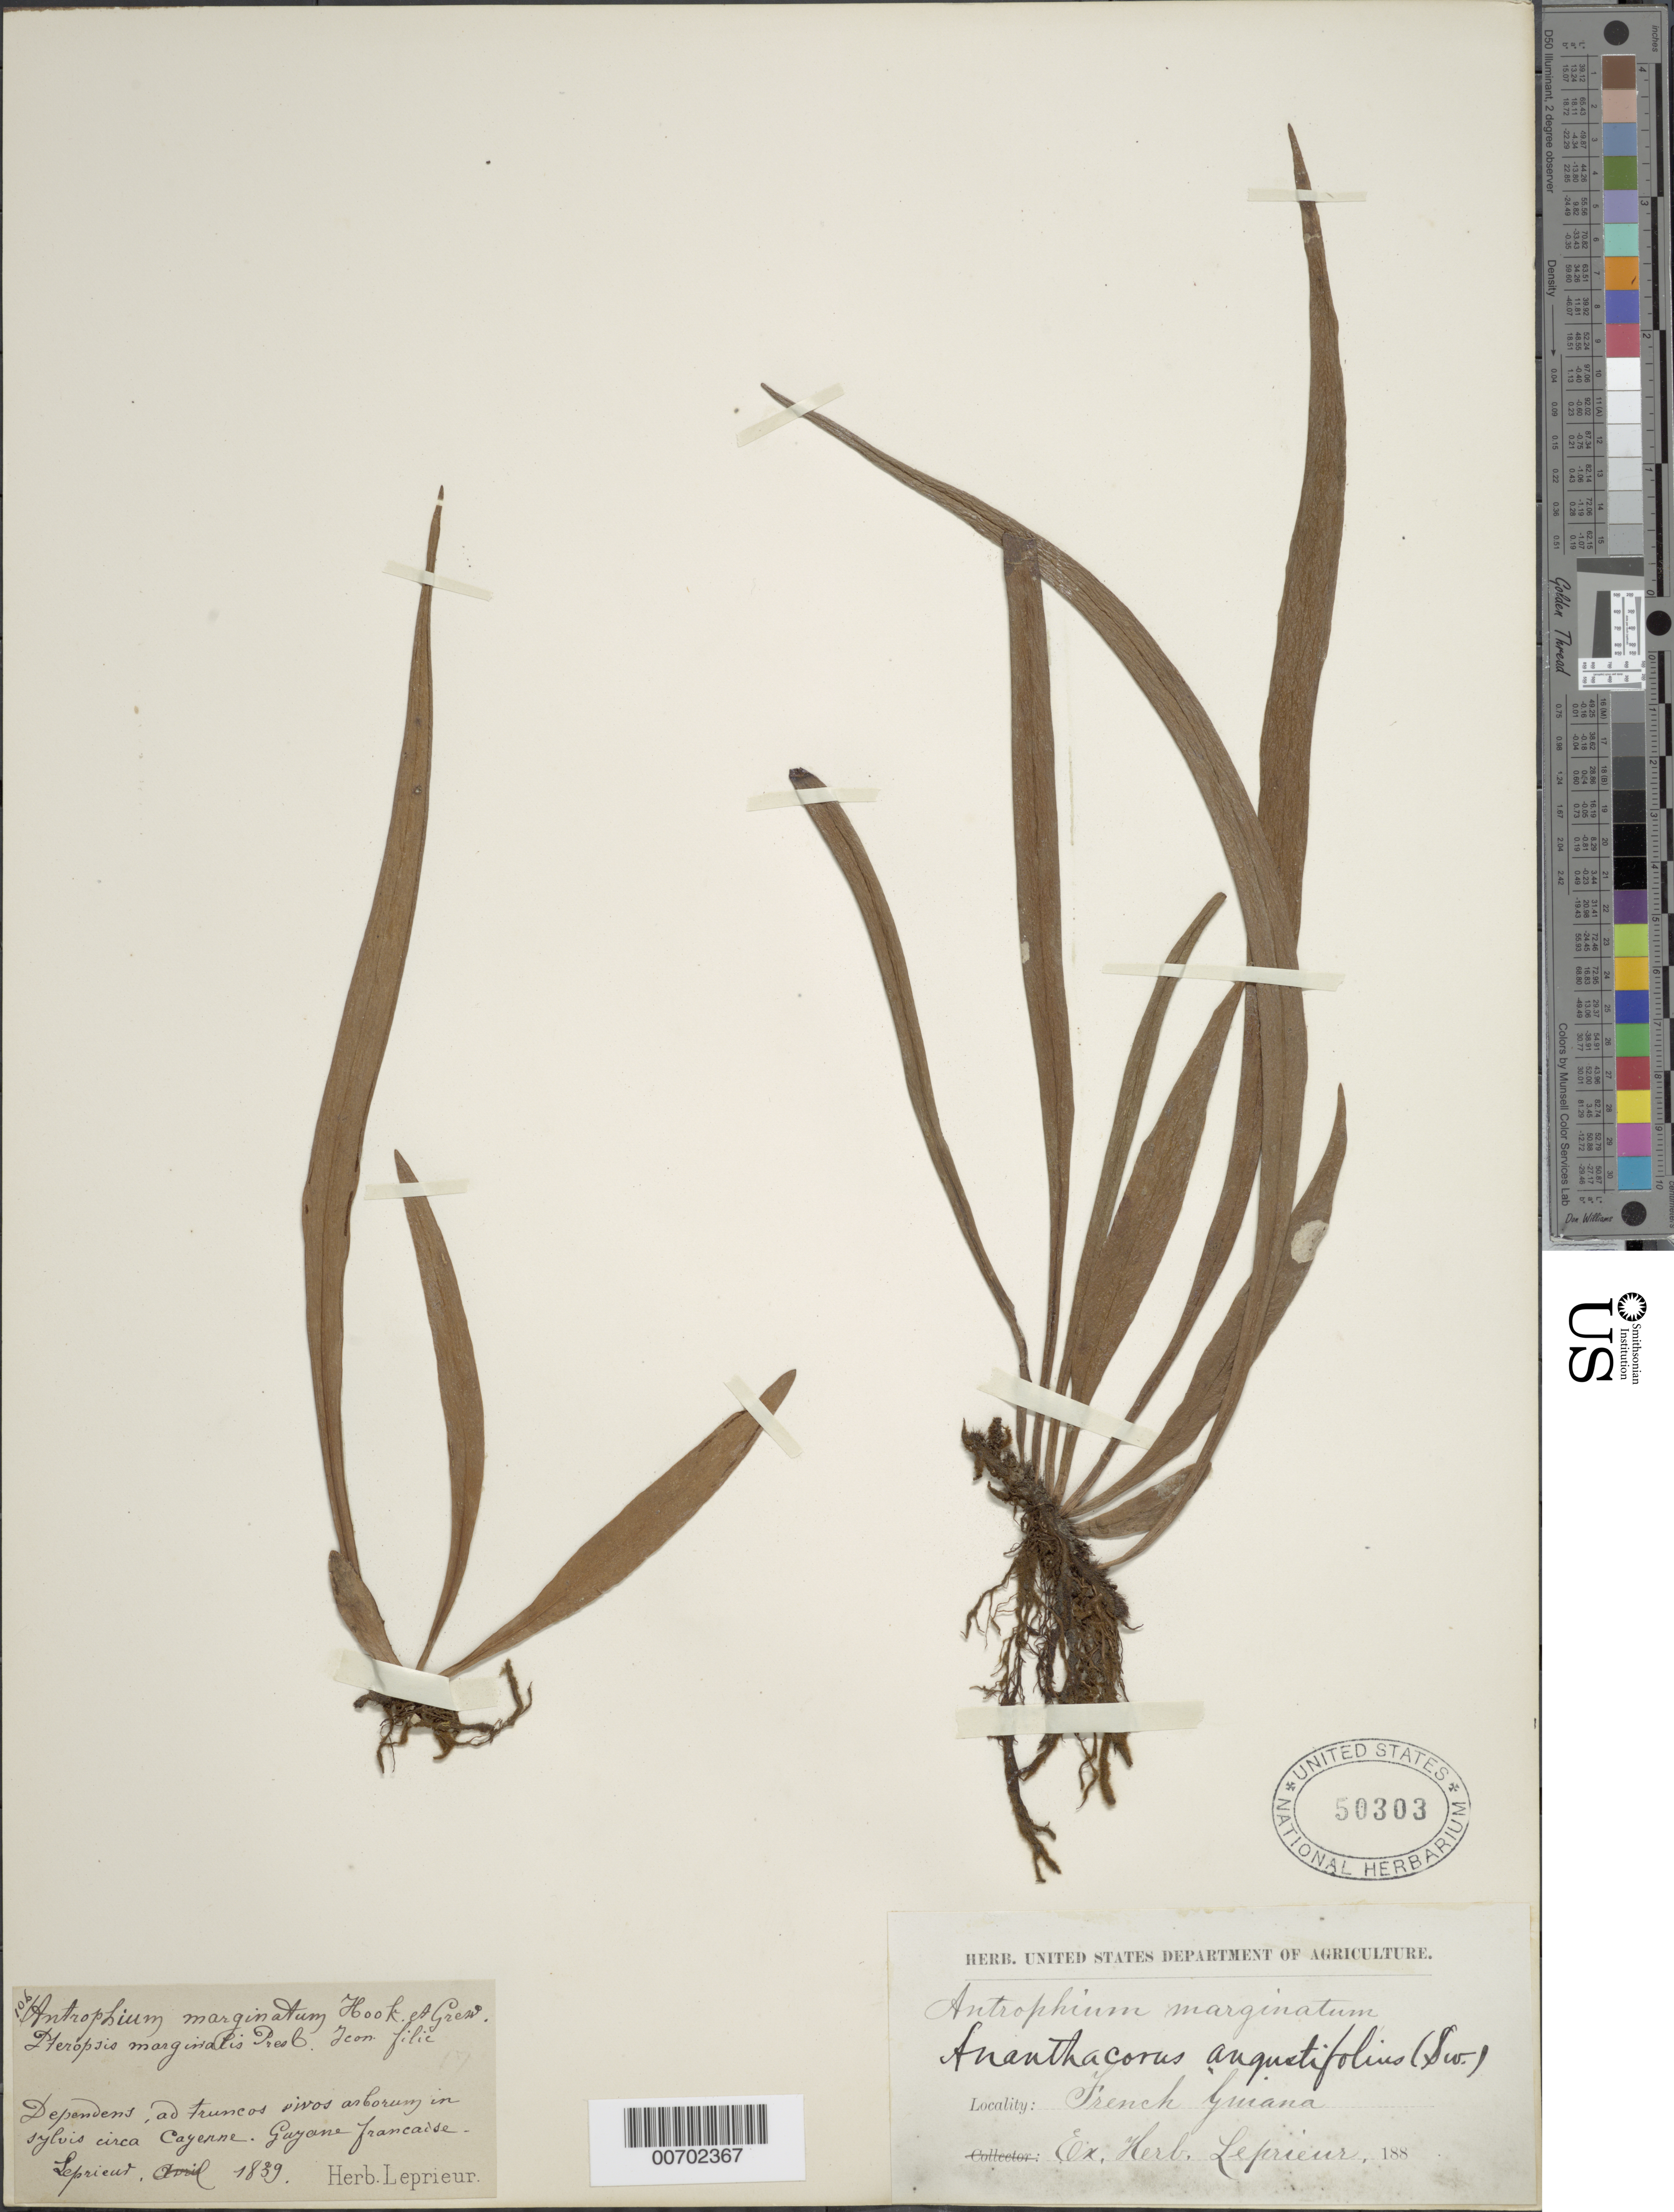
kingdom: Plantae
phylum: Tracheophyta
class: Polypodiopsida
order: Polypodiales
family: Pteridaceae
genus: Ananthacorus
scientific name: Ananthacorus angustifolius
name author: (Sw.) Underw. & Maxon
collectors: F. M. R. Leprieur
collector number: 106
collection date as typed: April 1839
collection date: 1839-04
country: French Guiana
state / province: Cayenne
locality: Cayenne, vic.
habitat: On trunk of tree, forest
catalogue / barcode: US 50303